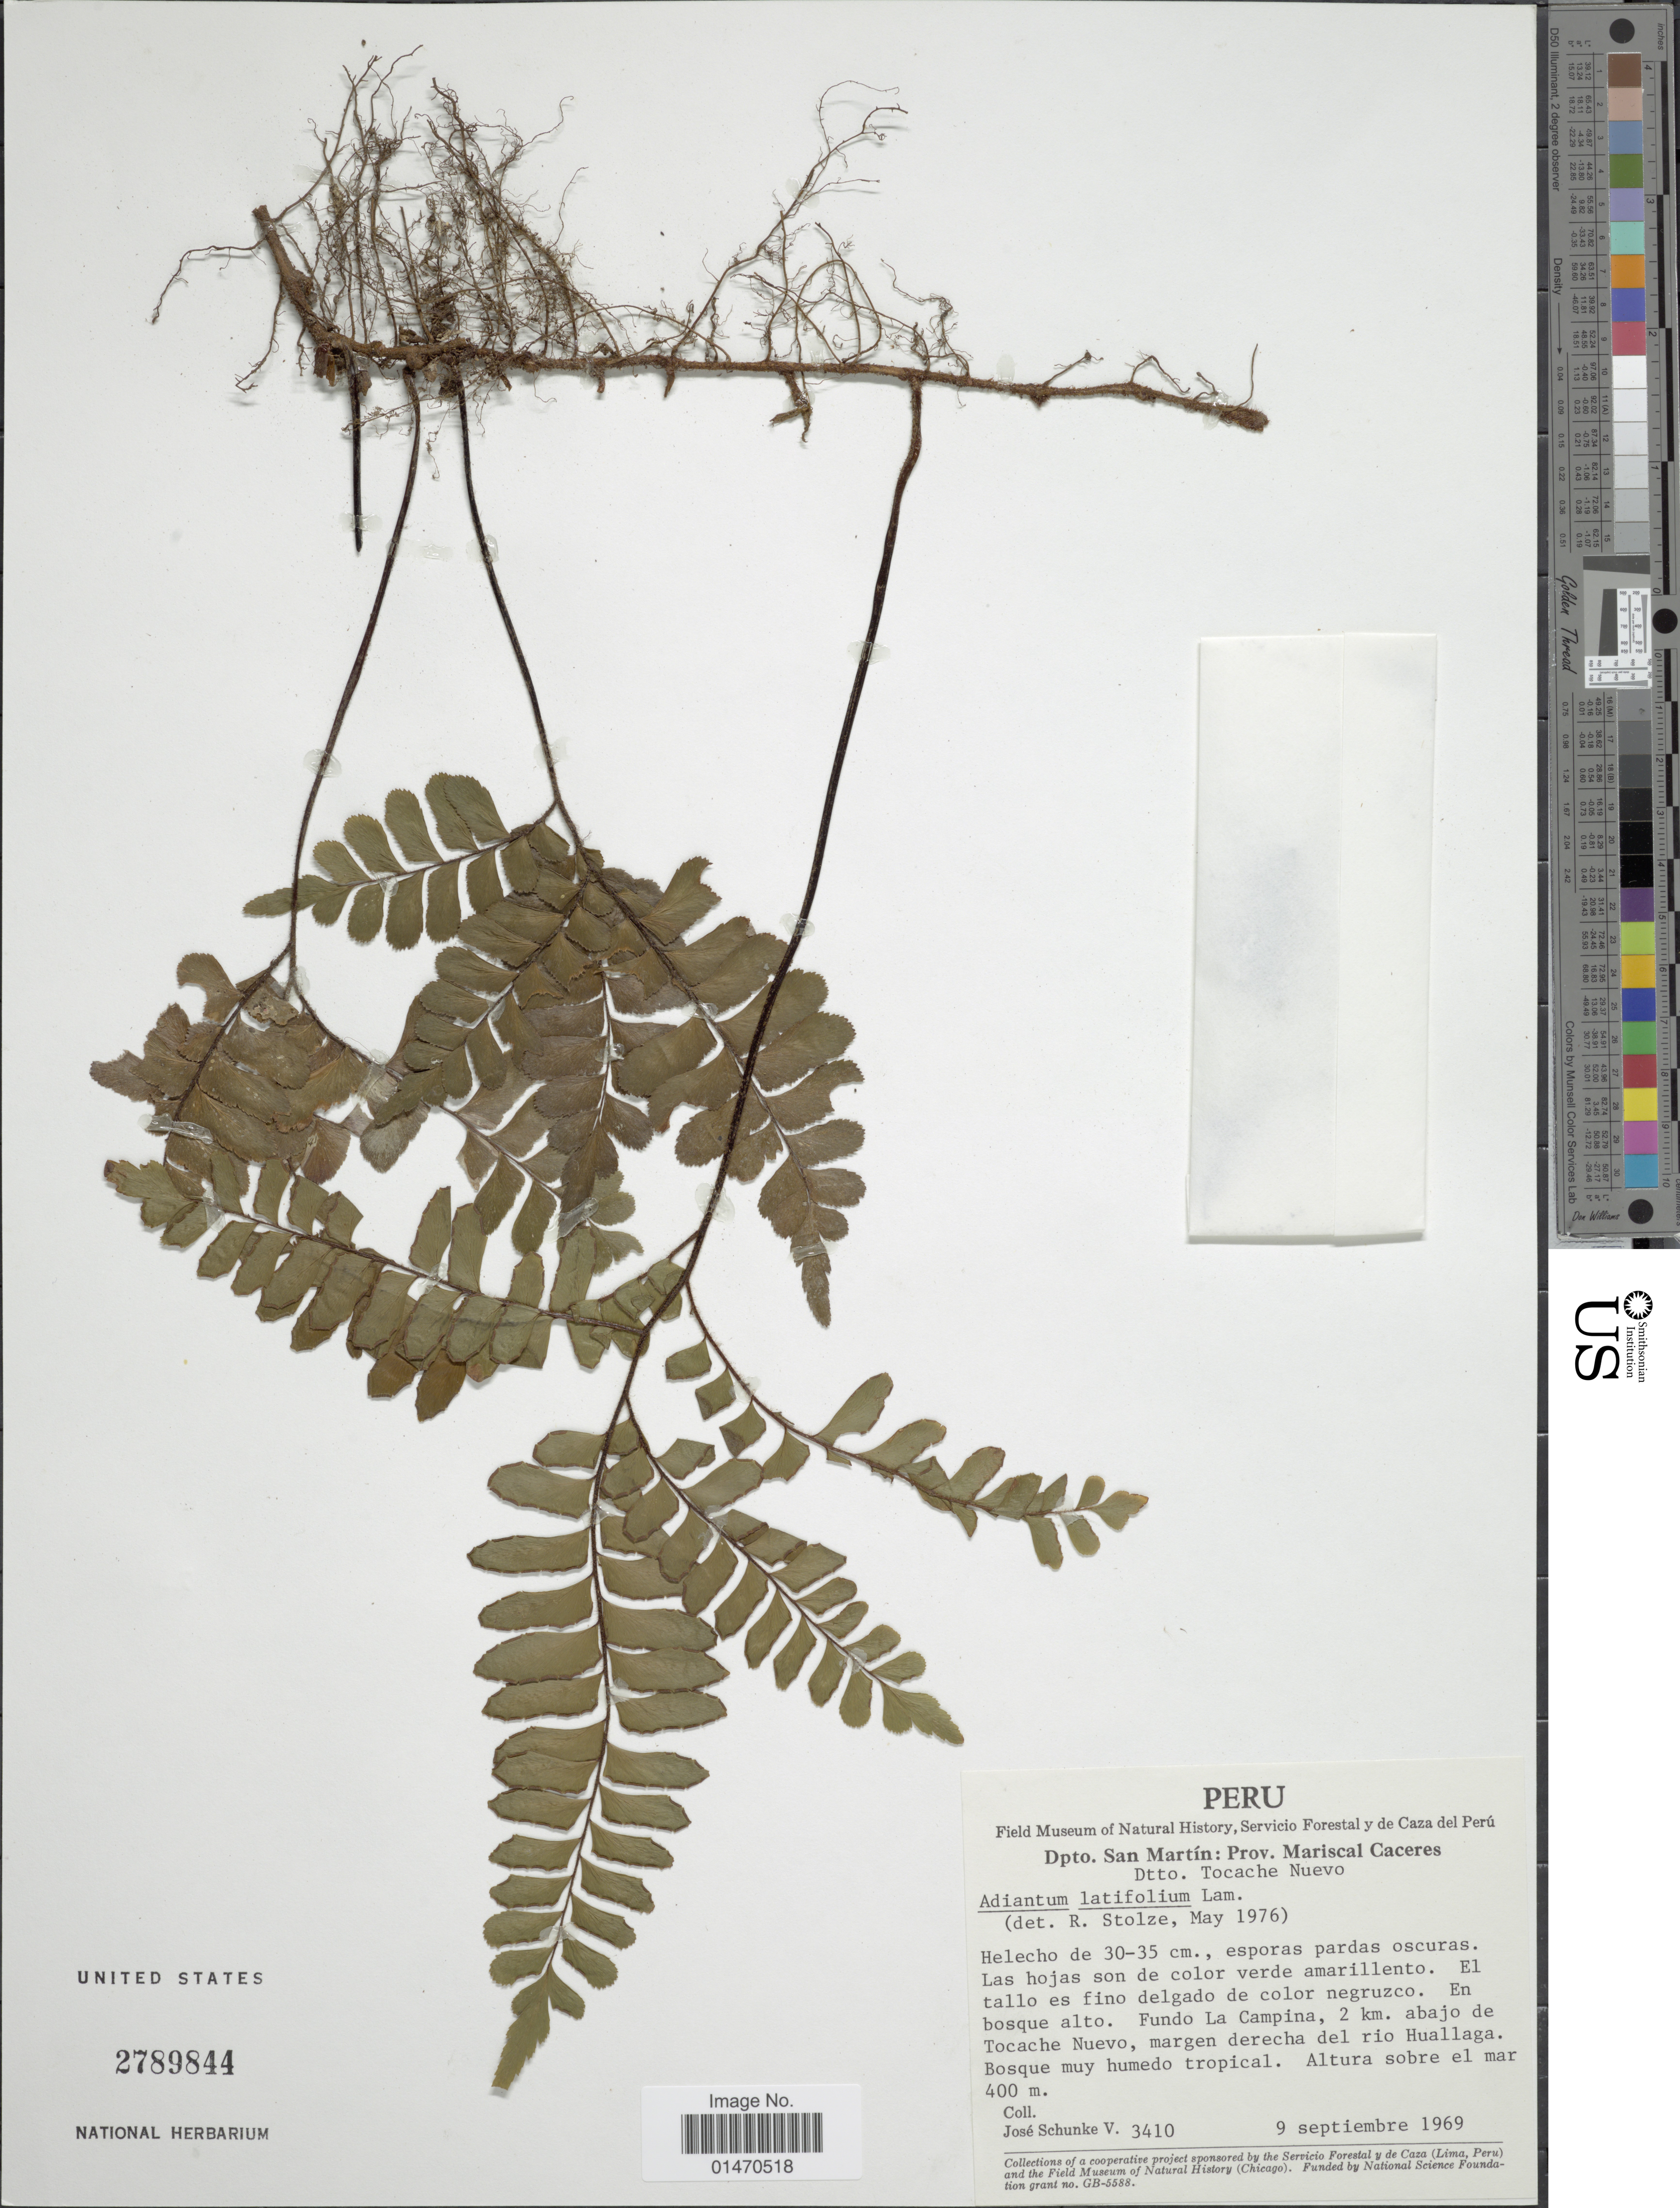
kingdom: Plantae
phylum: Tracheophyta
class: Polypodiopsida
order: Polypodiales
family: Pteridaceae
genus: Adiantum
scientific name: Adiantum latifolium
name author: Lam.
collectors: J. Schunke Vigo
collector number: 3410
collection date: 1969-09-09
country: Peru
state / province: San Martín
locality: Dpto. San Martín: Prov. Mariscal Caceres, Dtto. Tocache Nuevo, Fundo La Campina, 2km Ababjo de Tocache Nuevo, margen derecha del rio Huallaga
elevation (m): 400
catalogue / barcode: US 2789844